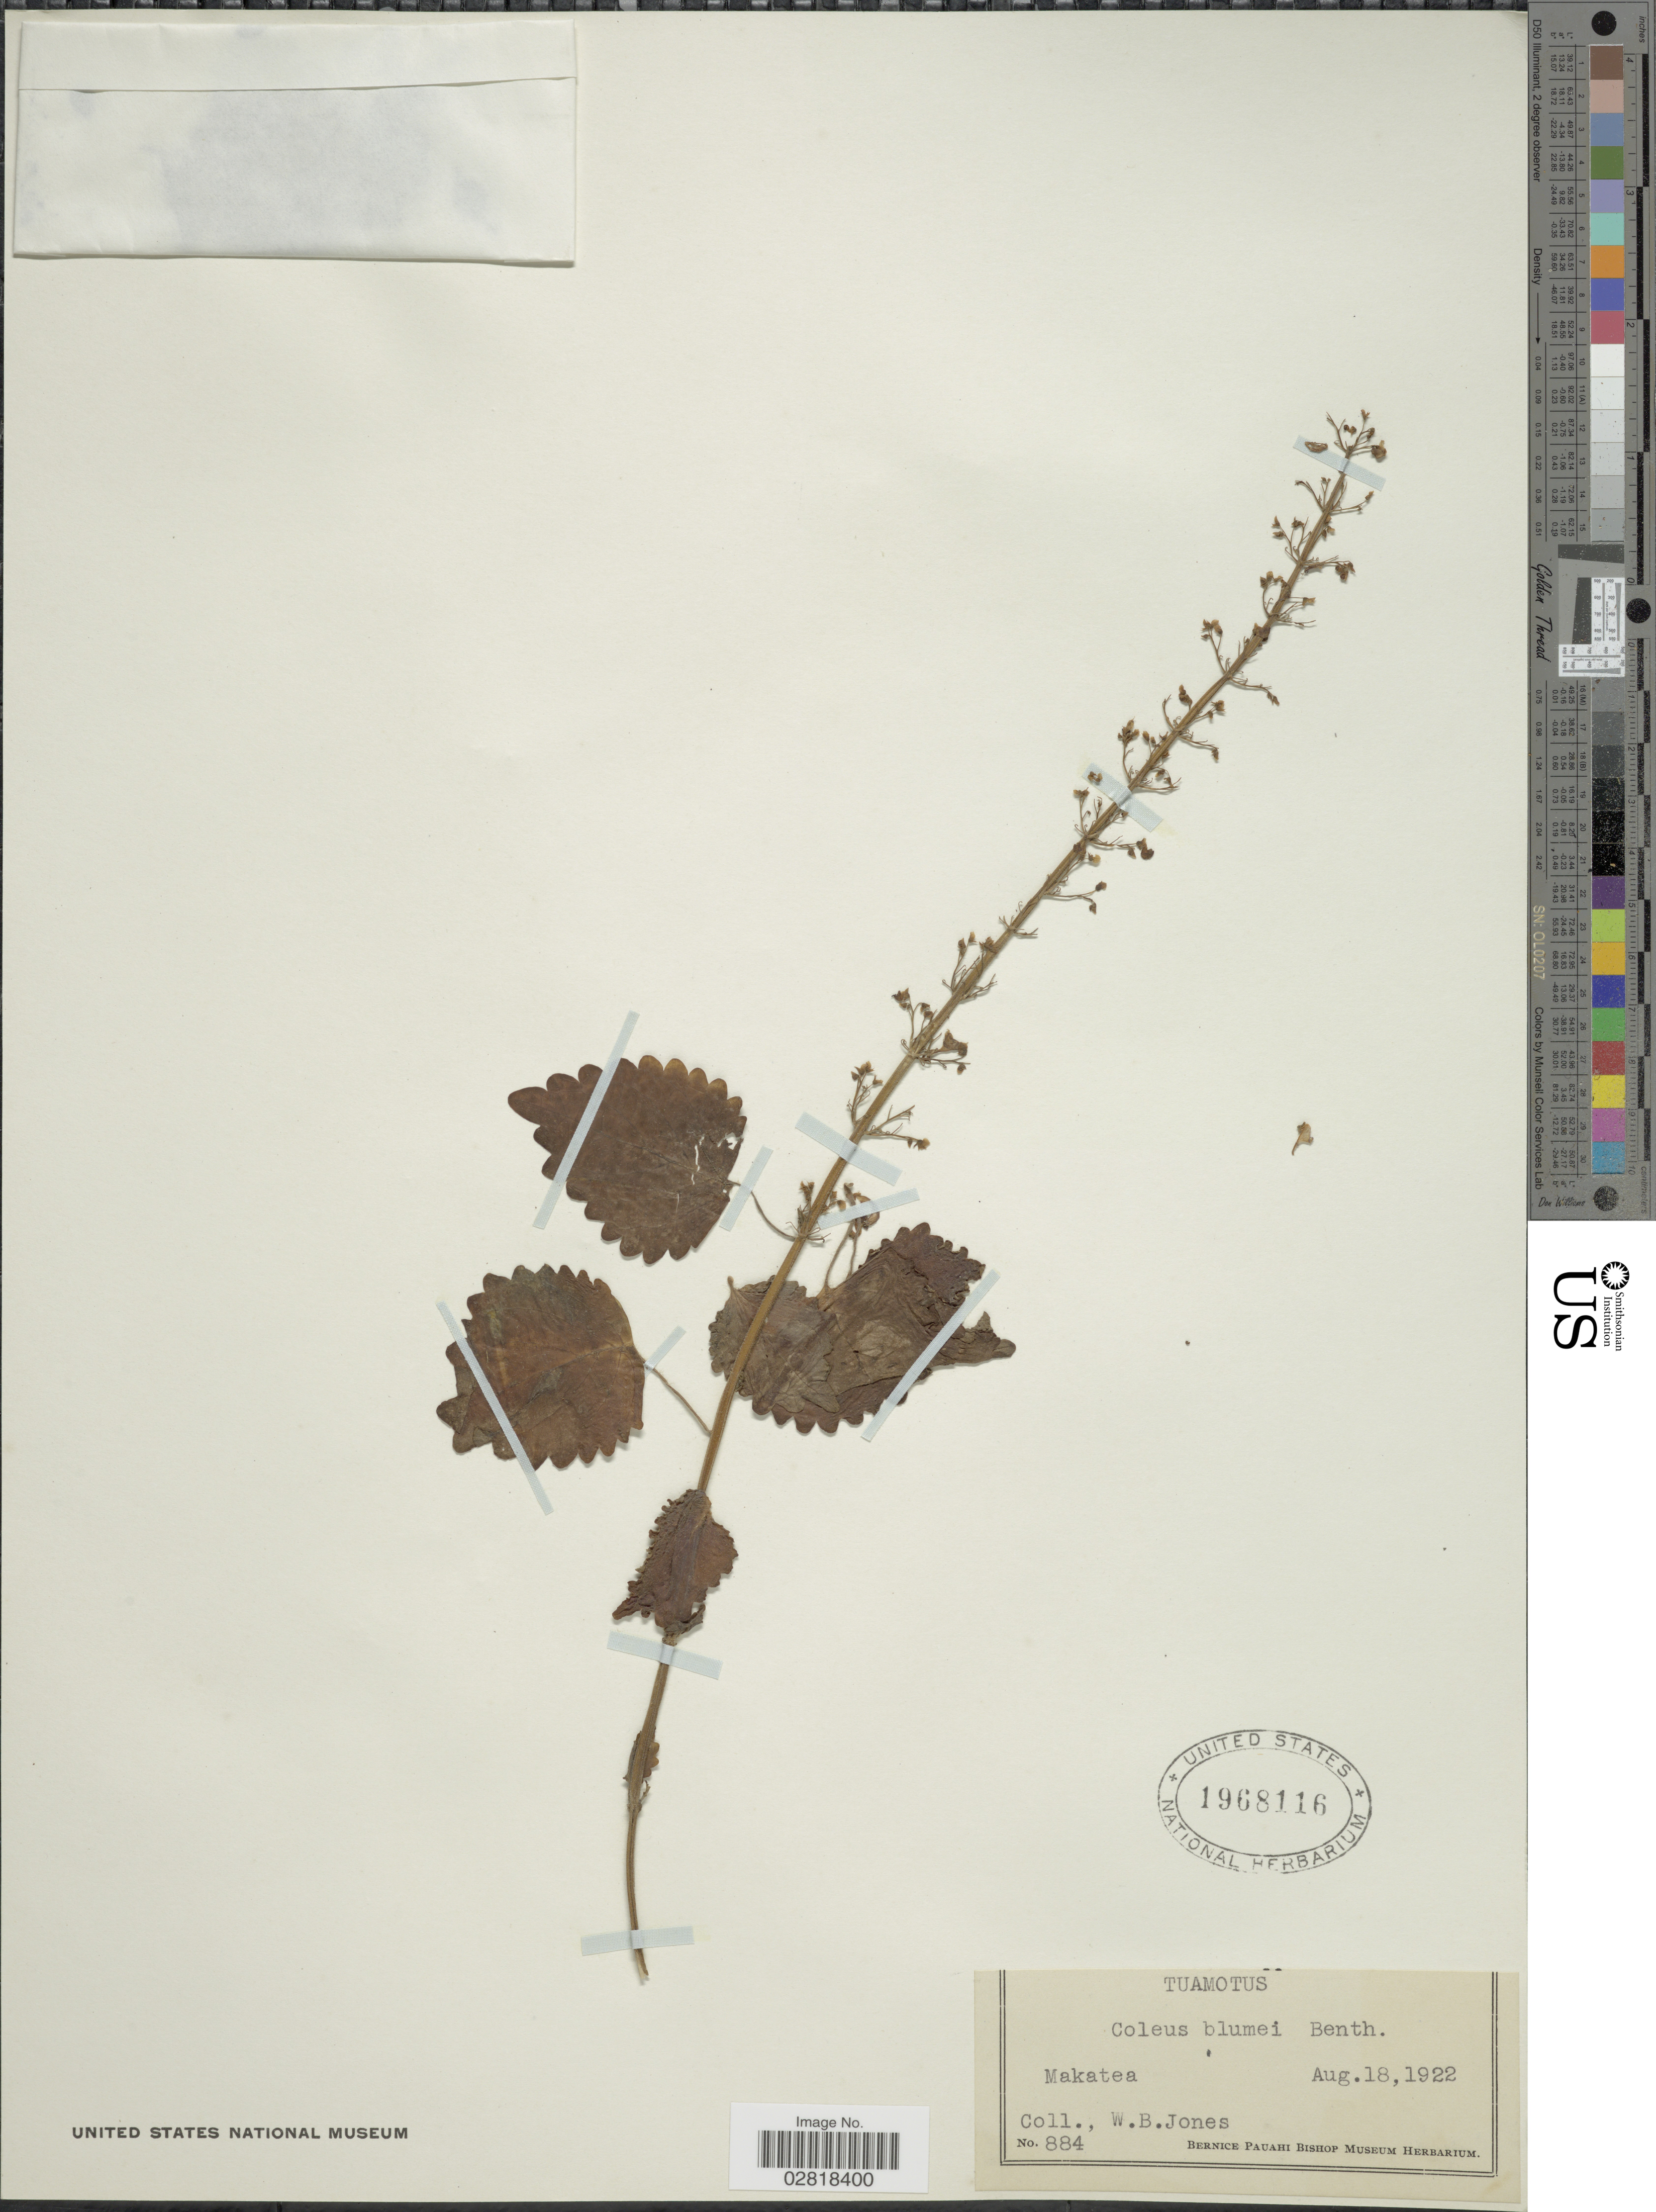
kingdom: Plantae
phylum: Tracheophyta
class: Magnoliopsida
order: Lamiales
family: Lamiaceae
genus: Coleus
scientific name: Coleus scutellarioides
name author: (L.) Benth.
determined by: Wagner, W. L., (BOT), Smithsonian Institution - National Museum of Natural History (UNITED STATES)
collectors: W. B. Jones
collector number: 884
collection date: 1922-08-18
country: French Polynesia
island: Makatea [Aurora]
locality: Tuamotus. Makatea.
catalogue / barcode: US 1968116